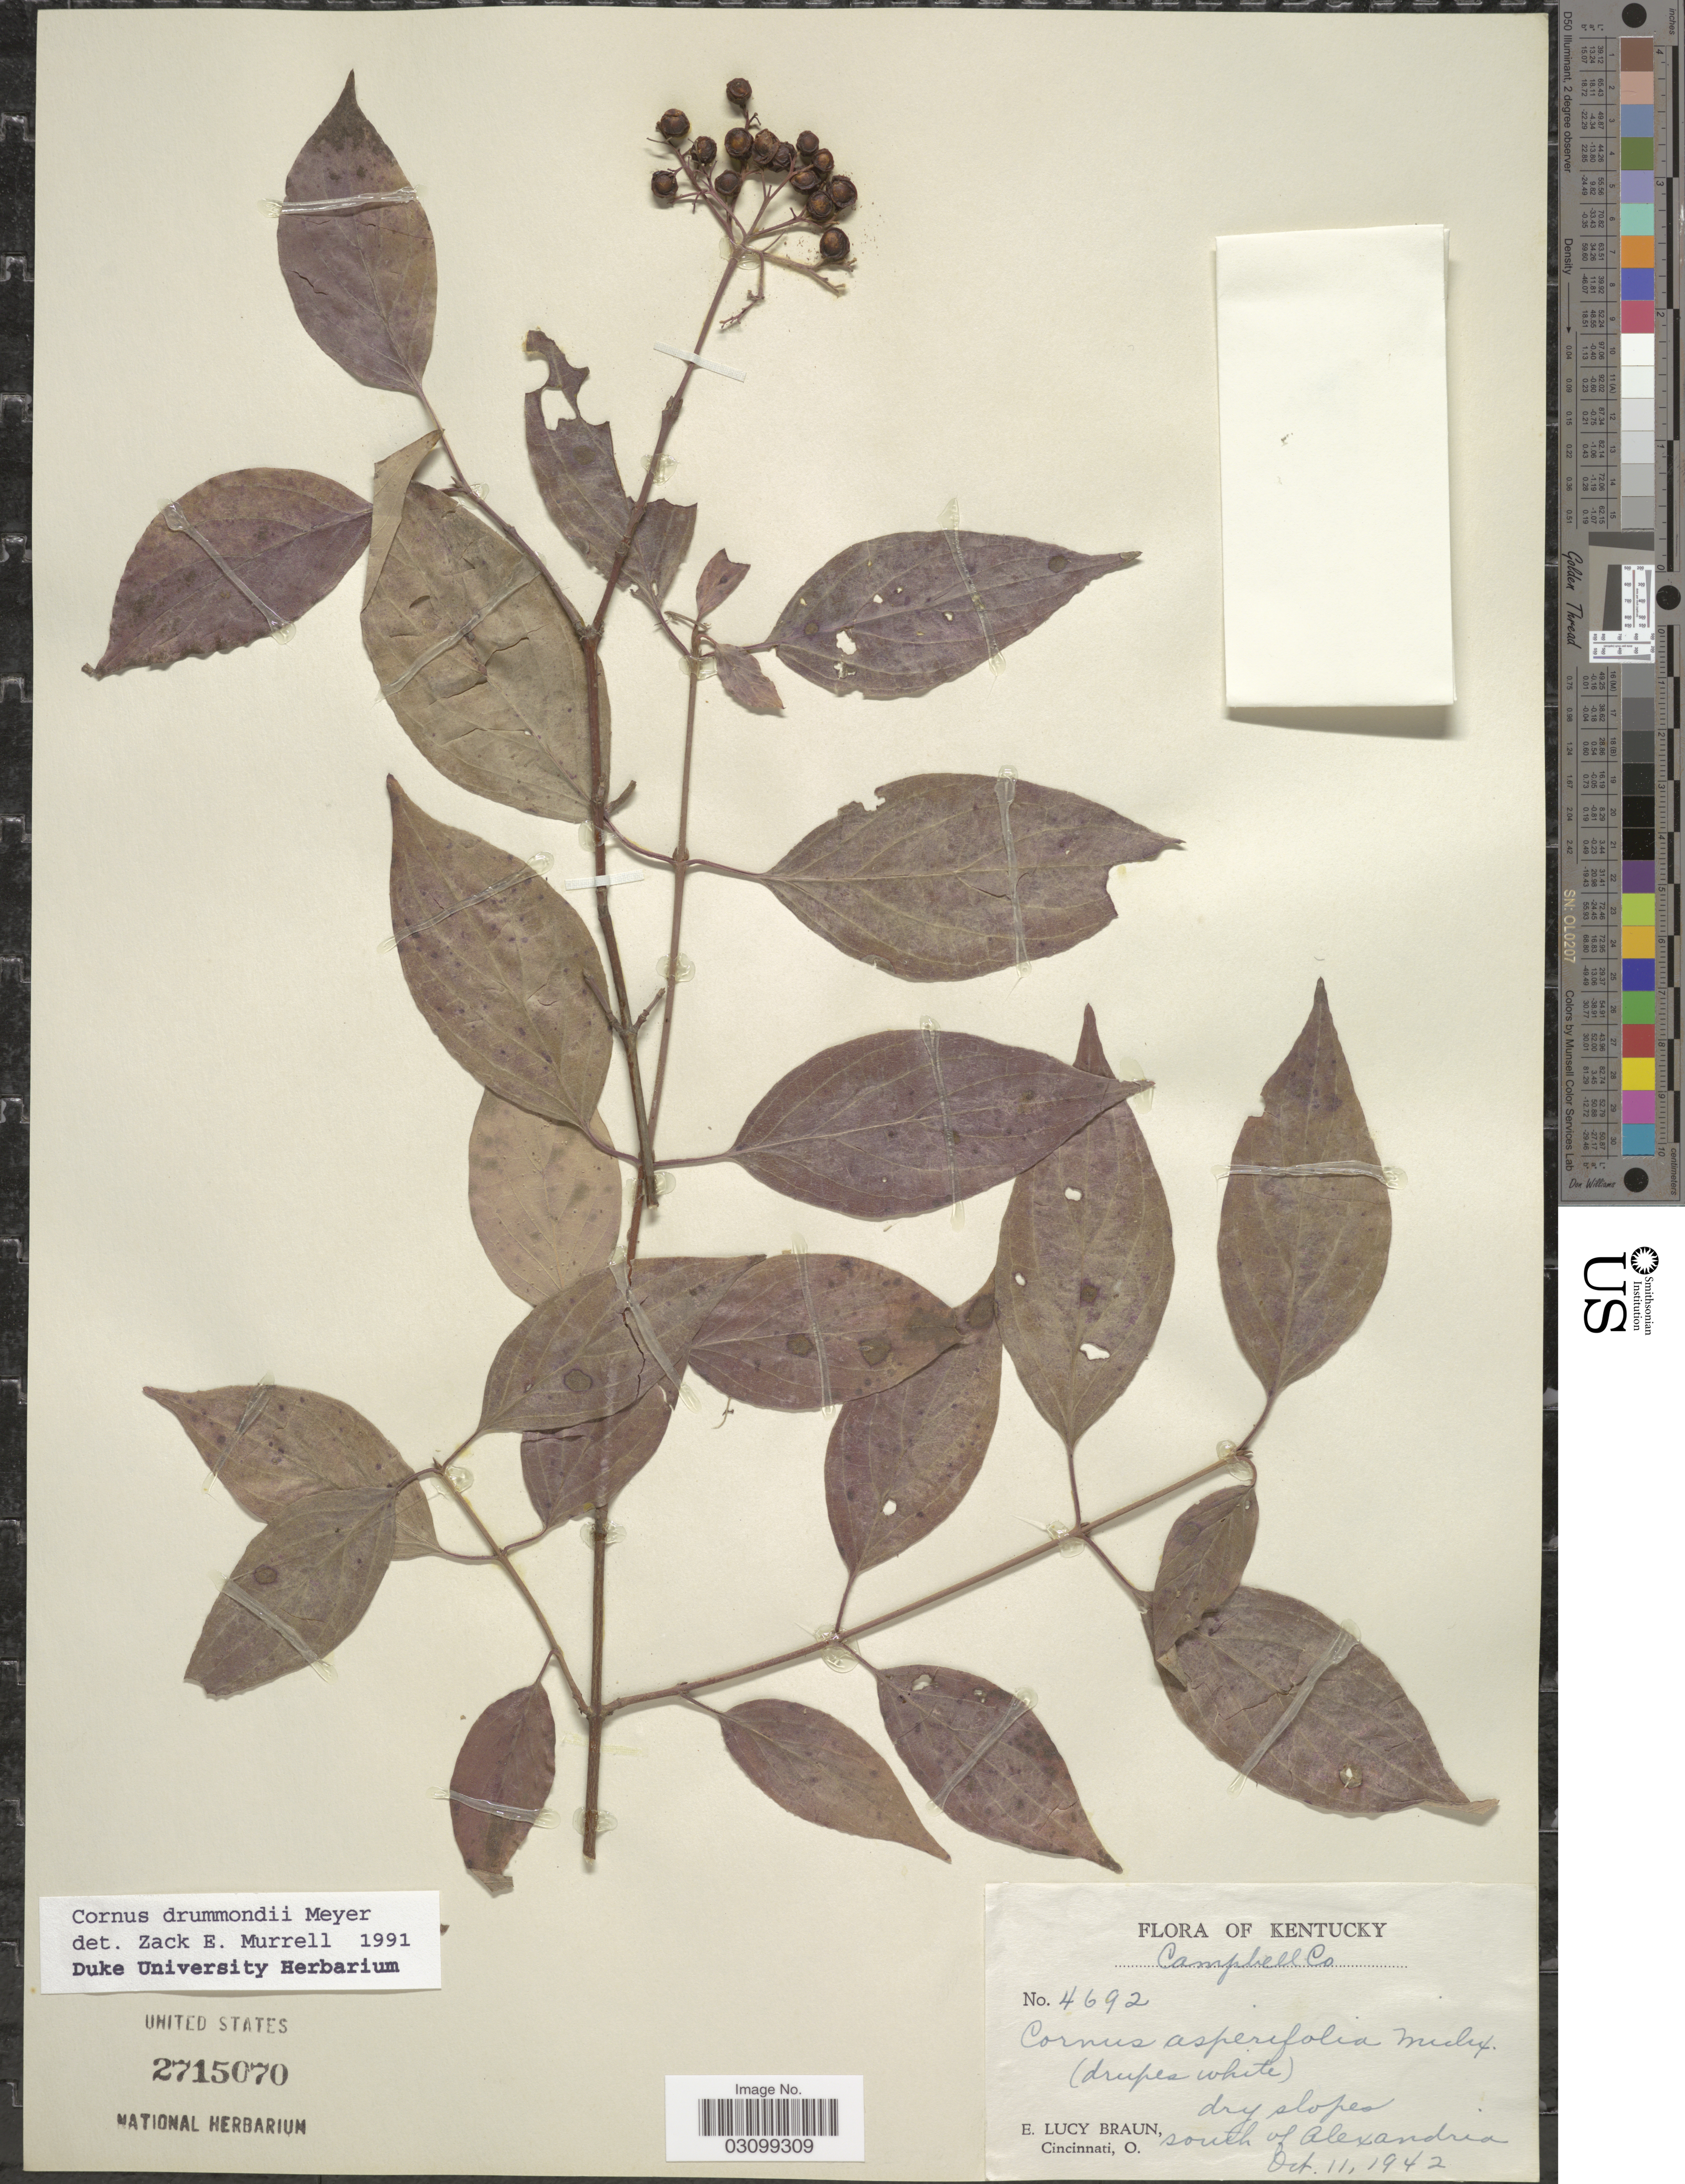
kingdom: Plantae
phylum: Tracheophyta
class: Magnoliopsida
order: Cornales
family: Cornaceae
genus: Cornus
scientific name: Cornus drummondii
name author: C.A. Mey.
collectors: E. L. Braun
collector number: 4692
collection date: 1942-10-11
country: United States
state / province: Kentucky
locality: Campbell Co. Dry slopes, south of Alexandria.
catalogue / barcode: US 2715070